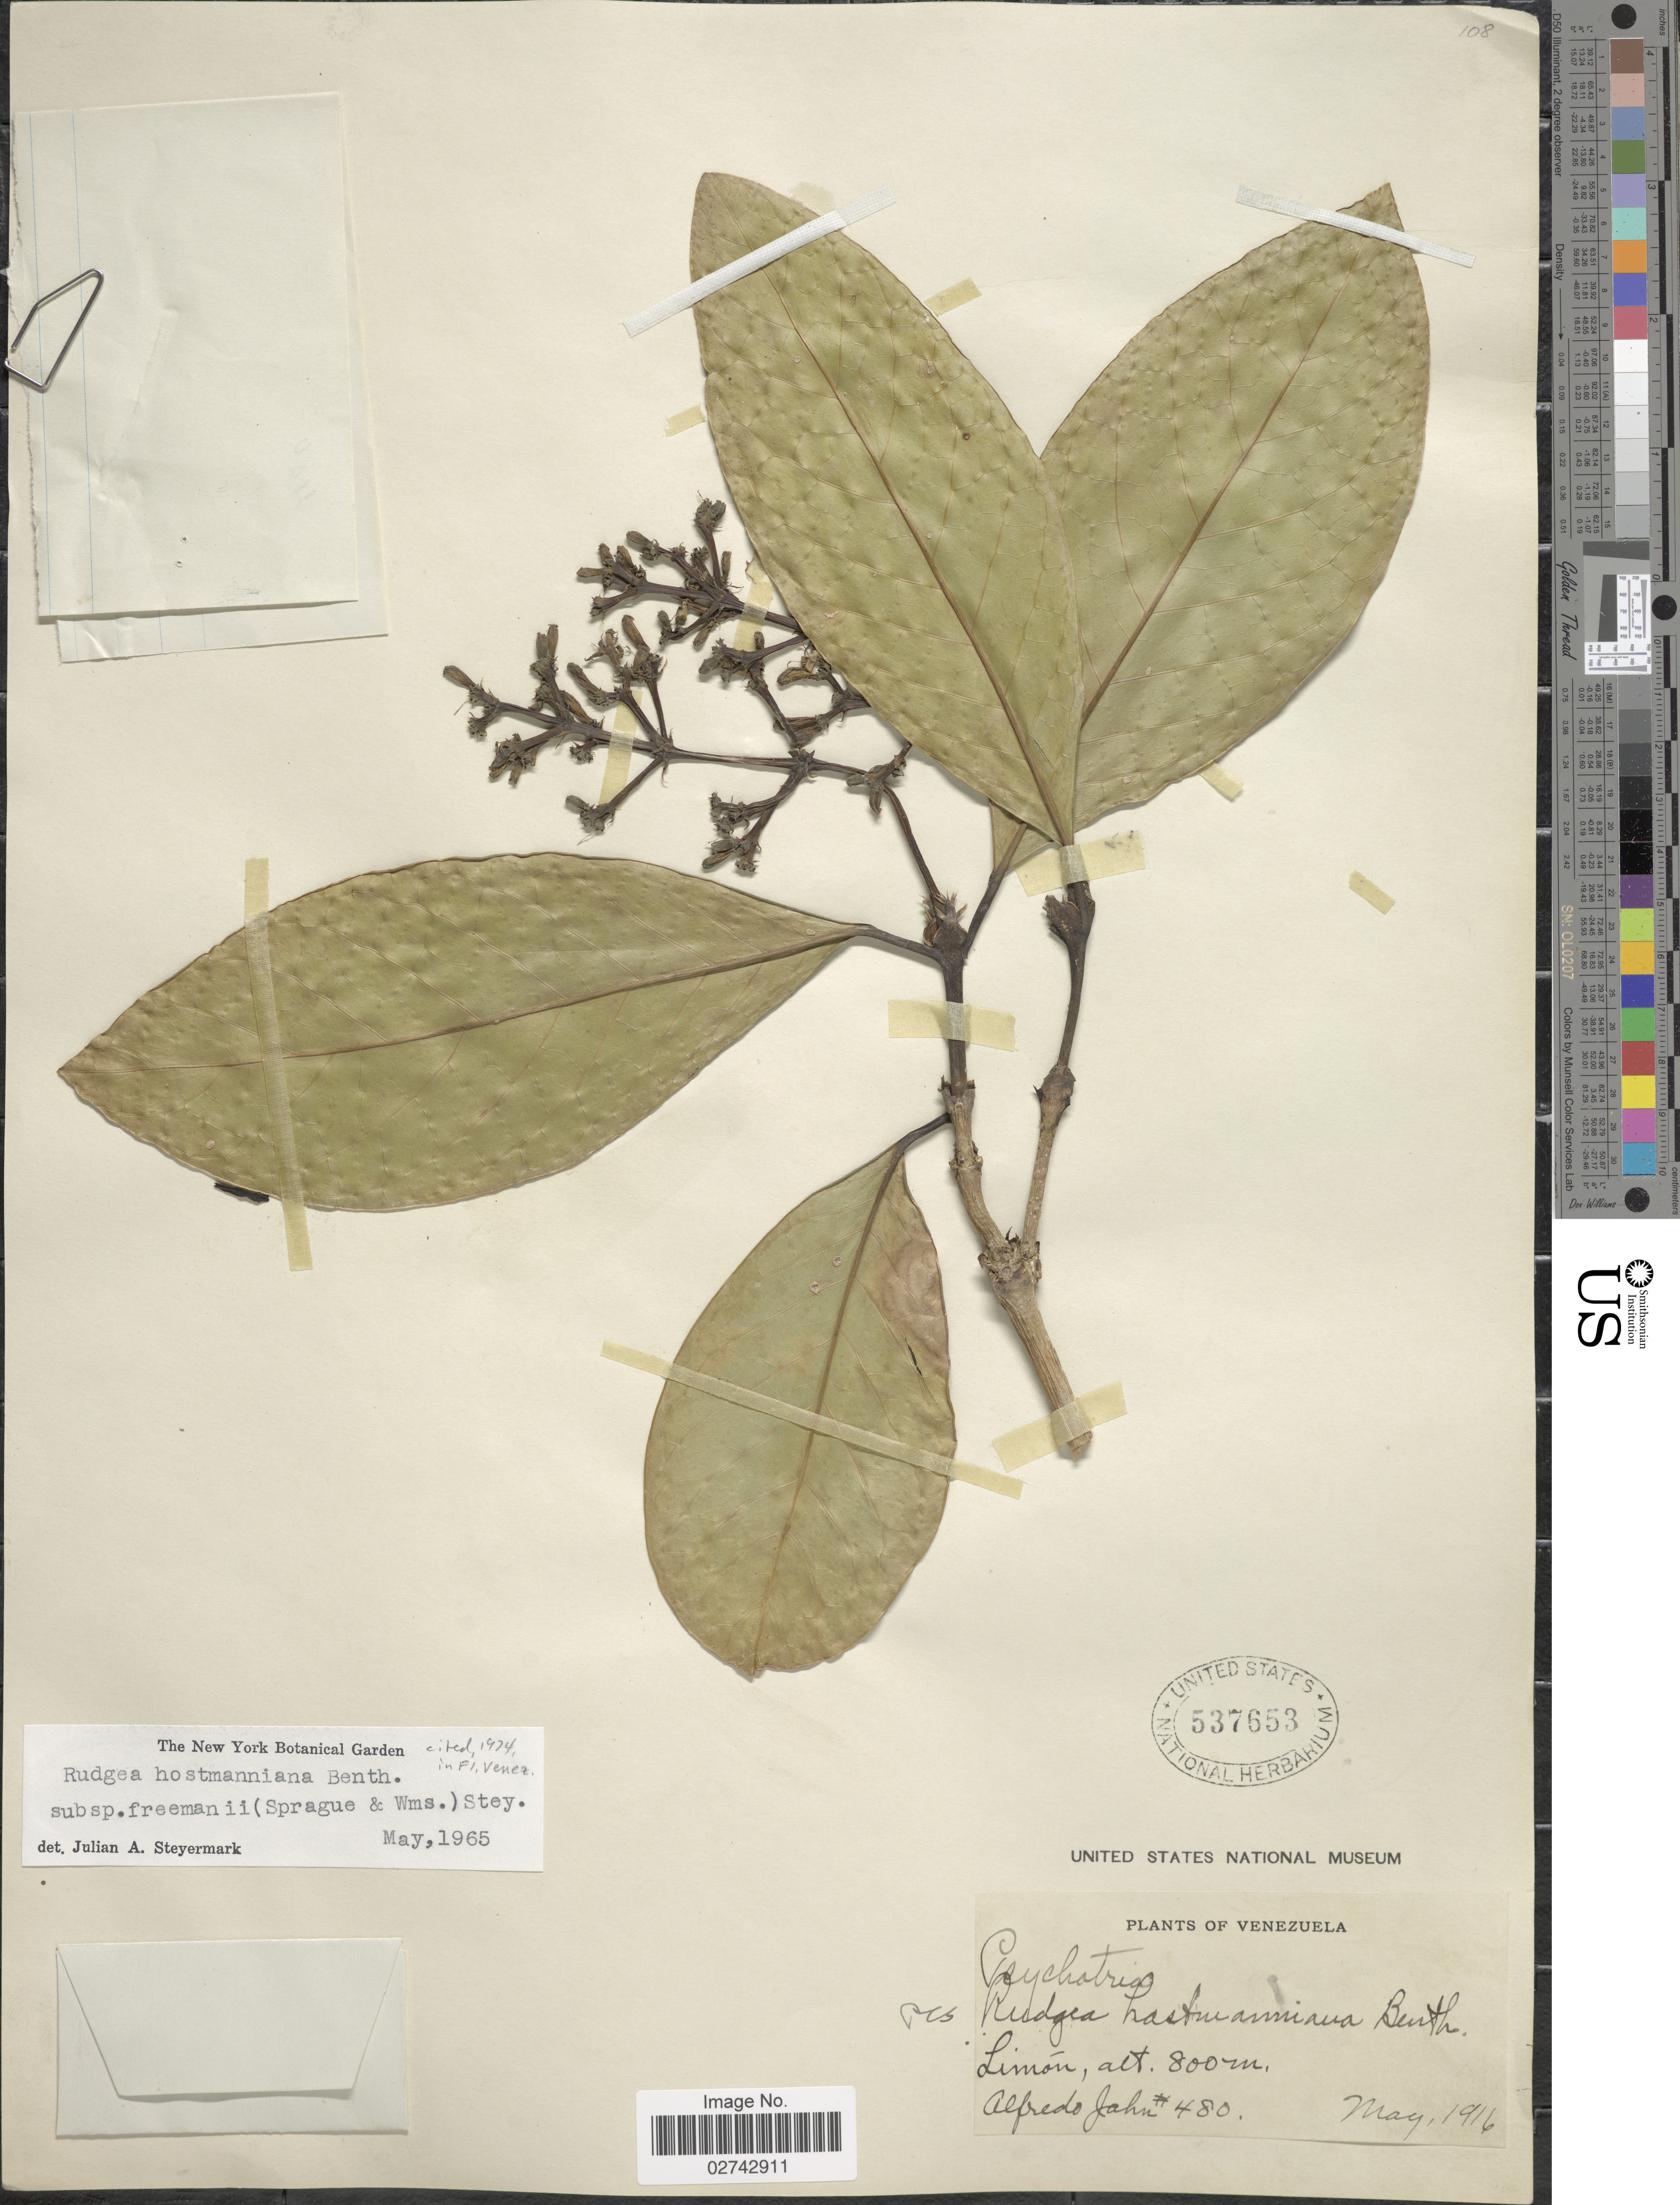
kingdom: Plantae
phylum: Tracheophyta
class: Magnoliopsida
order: Gentianales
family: Rubiaceae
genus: Rudgea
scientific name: Rudgea hostmanniana subsp. freemanii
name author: (C. Sprague & R.O. Williams ex R.O. Williams & Cheesman) Steyerm.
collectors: A. Jahn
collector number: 480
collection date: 1916-05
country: Venezuela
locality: Limon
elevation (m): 800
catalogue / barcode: US 537653